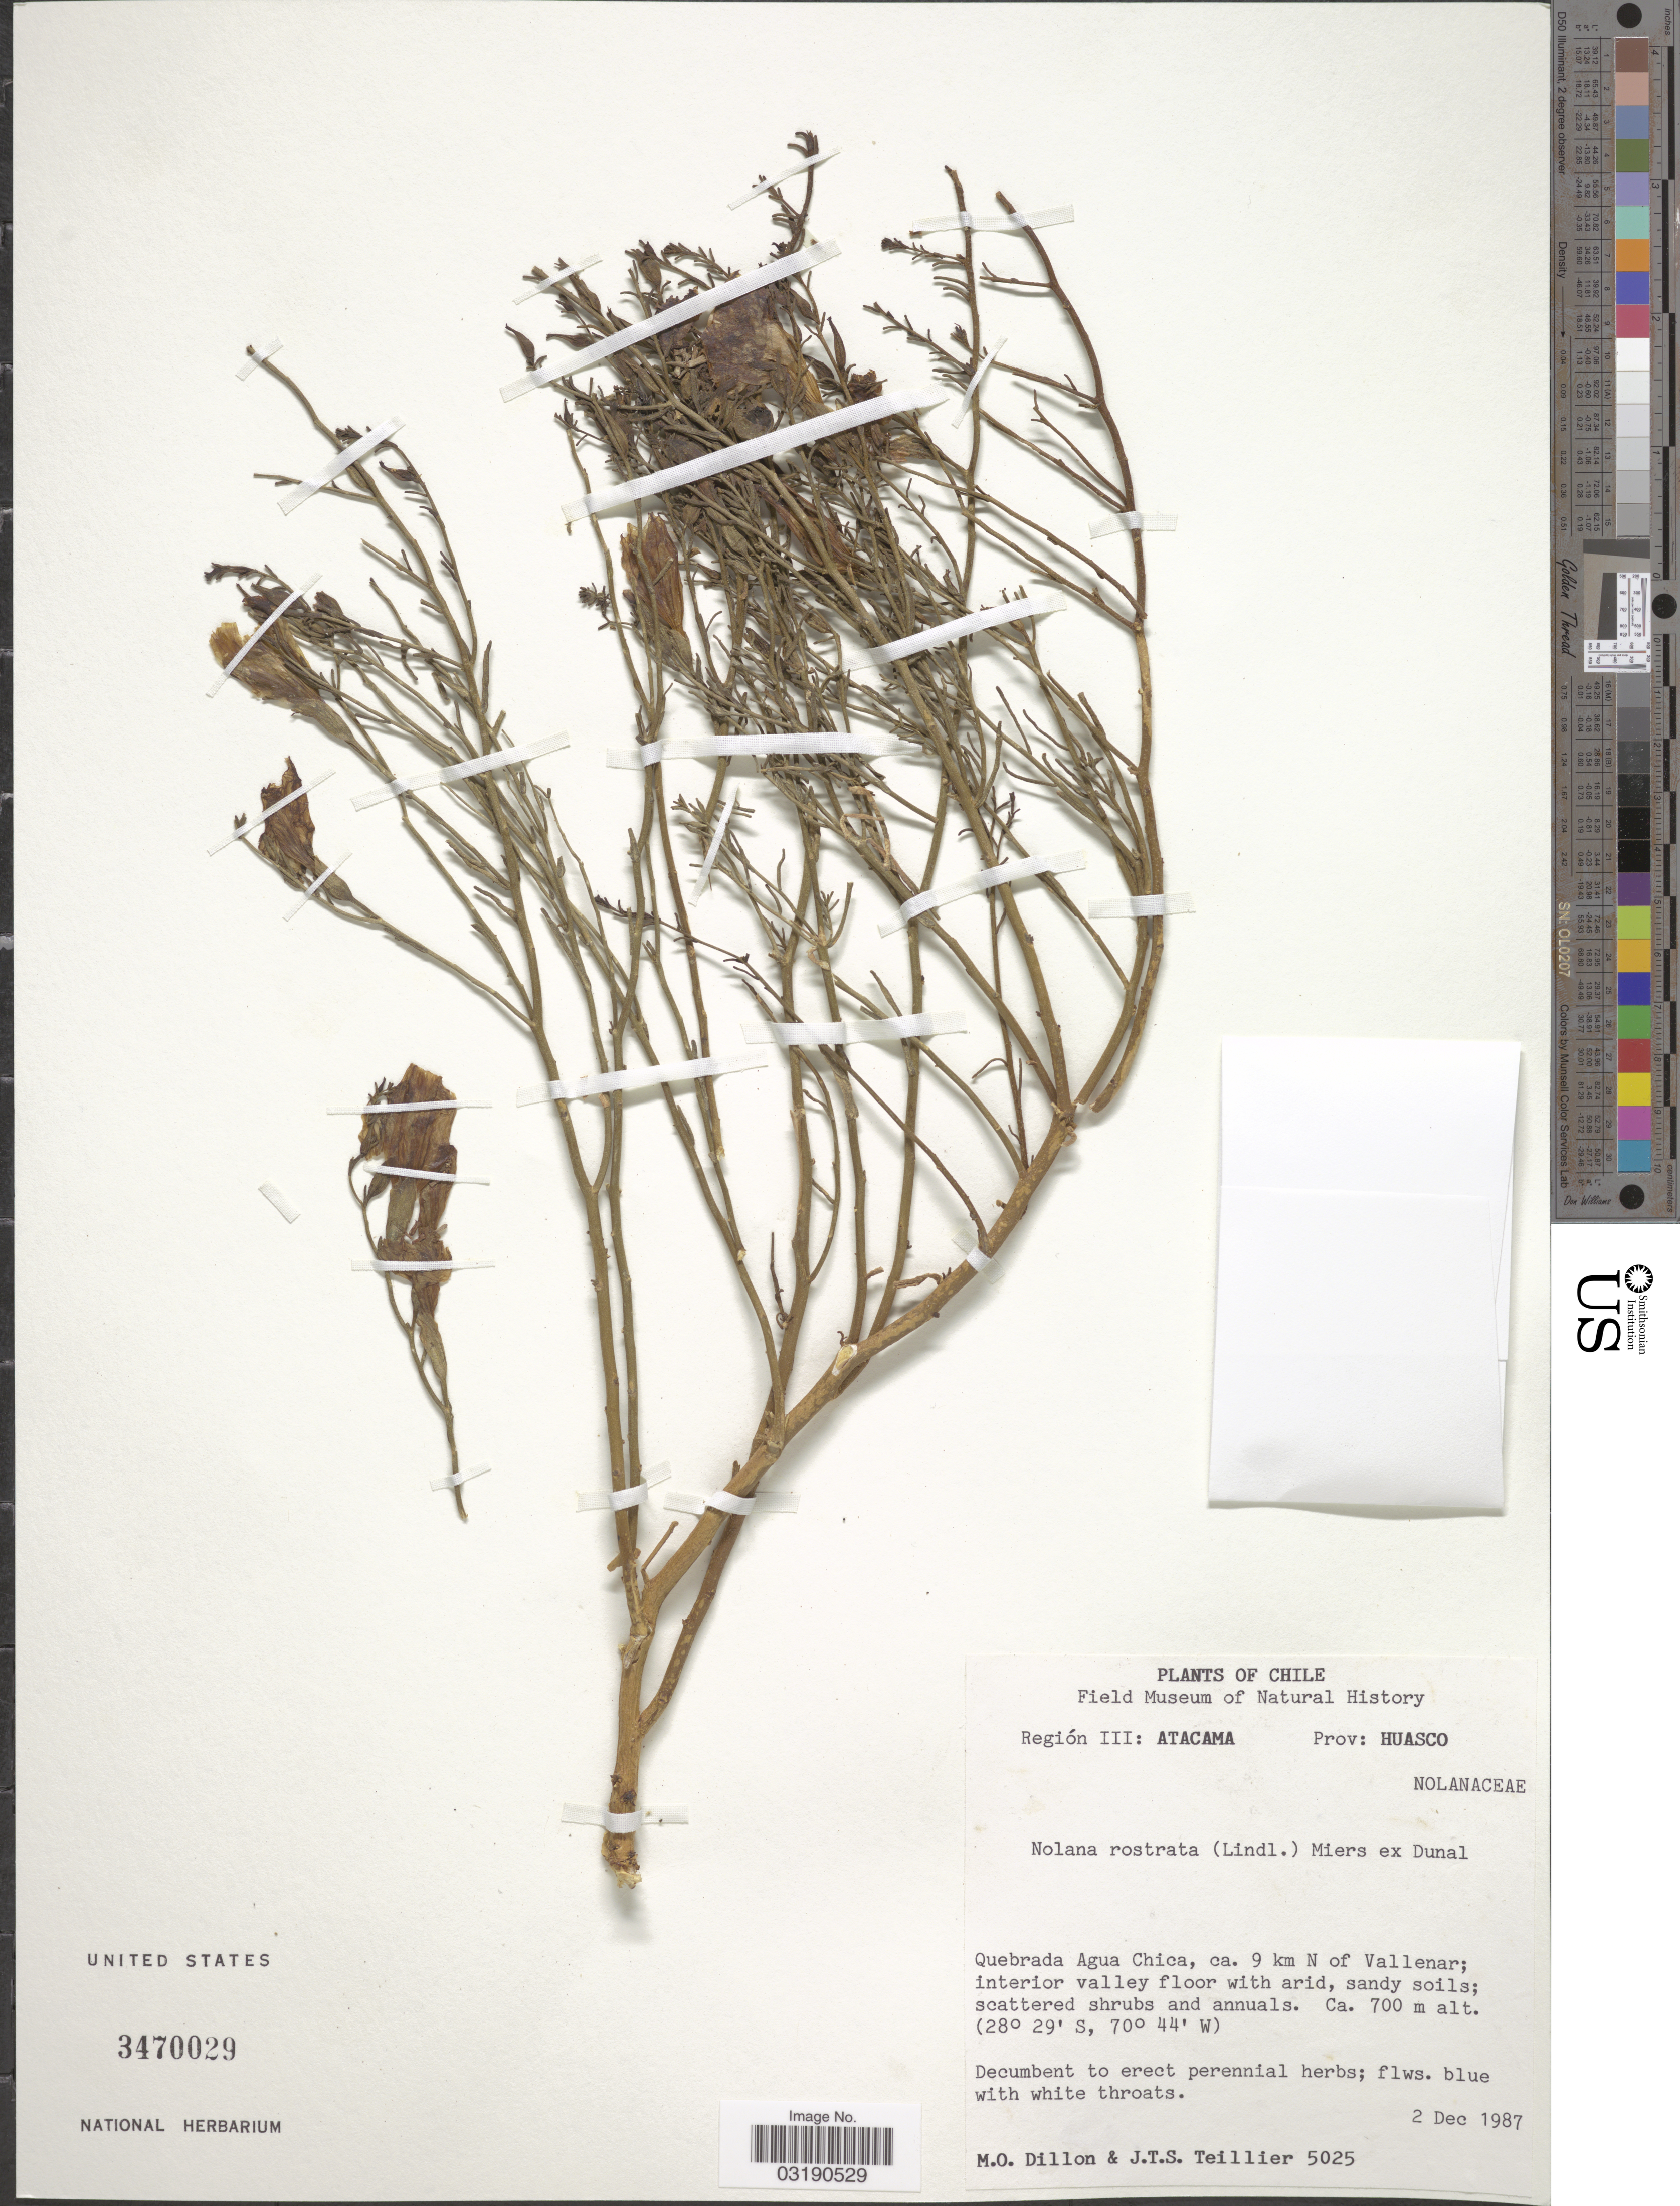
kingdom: Plantae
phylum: Tracheophyta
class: Magnoliopsida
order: Solanales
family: Solanaceae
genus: Nolana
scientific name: Nolana rostrata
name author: (Lindl.) Miers ex Dunal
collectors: M. O. Dillon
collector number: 5025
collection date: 1987-12-02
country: Chile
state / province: Atacama (III)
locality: Región III: Atacama, Prov. Huasco, Quebrada Agua Chica, ca. 9 km N of Vallenar.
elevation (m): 700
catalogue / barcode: US 3470029